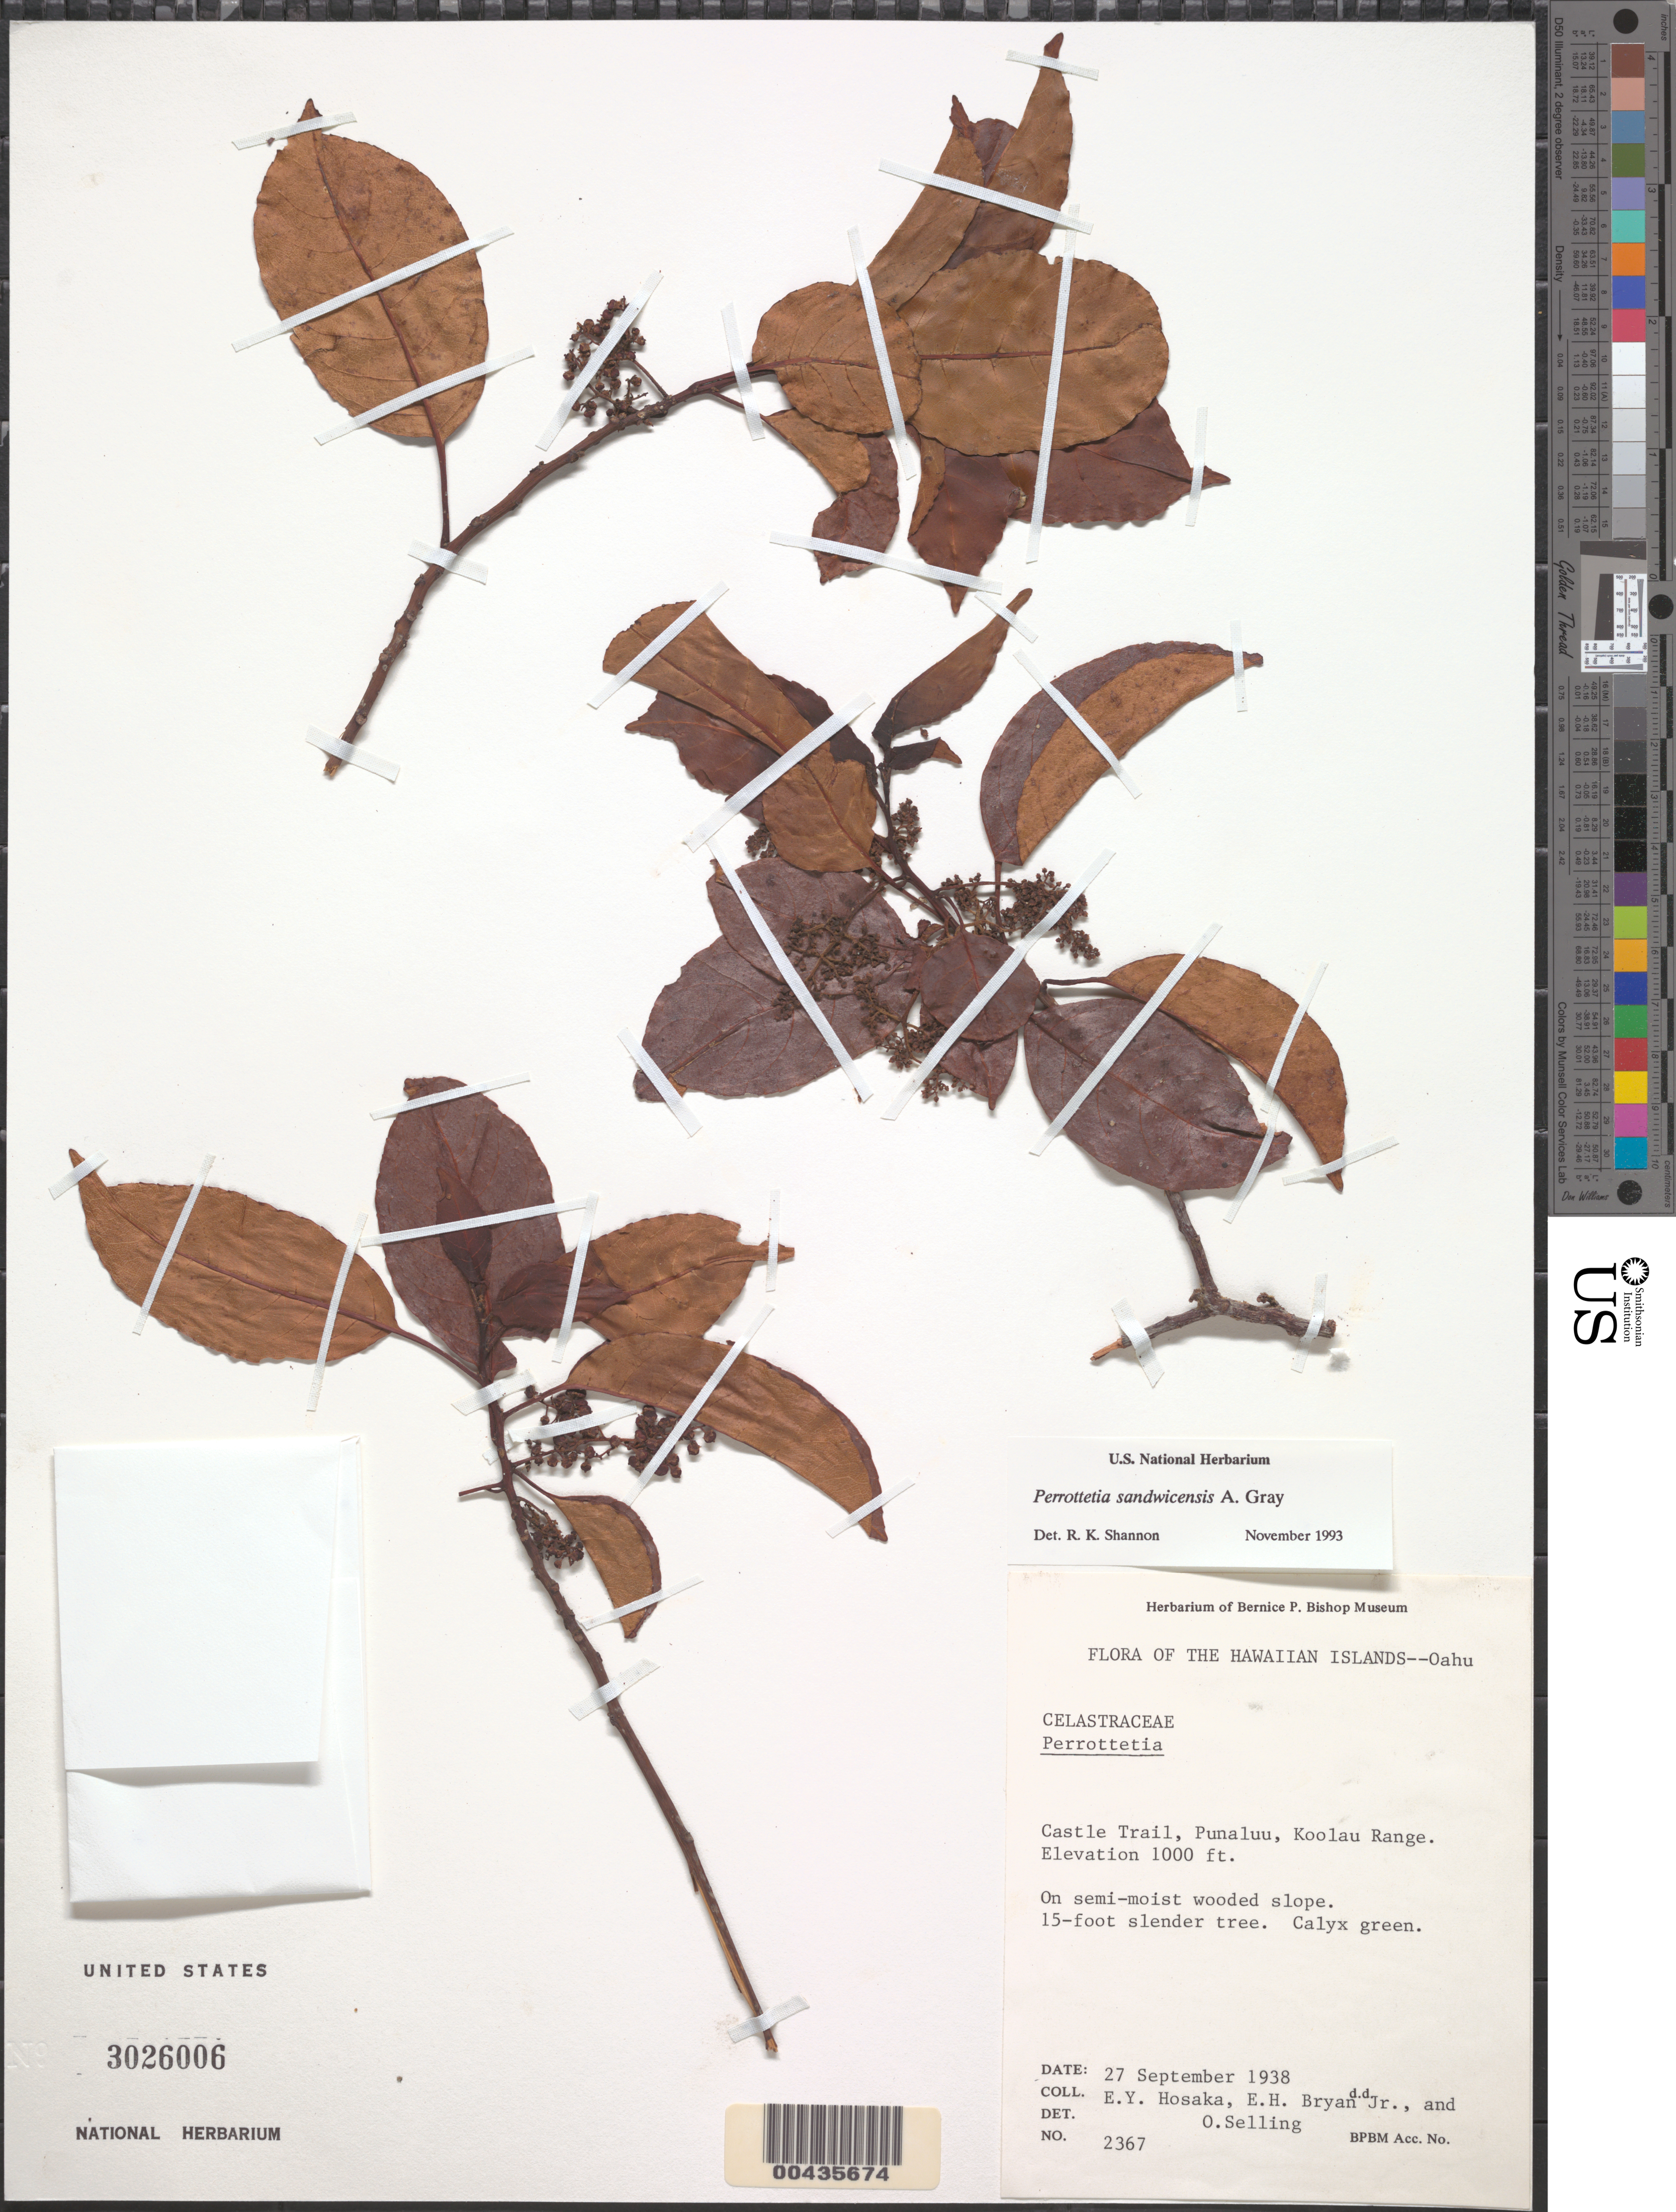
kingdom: Plantae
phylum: Tracheophyta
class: Magnoliopsida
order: Huerteales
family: Dipentodontaceae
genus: Perrottetia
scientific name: Perrottetia sandwicensis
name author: A. Gray in Wilkes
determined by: Shannon, R. K., (UNITED STATES)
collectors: E. Y. Hosaka, E. Bryan Jr. & O. Selling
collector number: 2367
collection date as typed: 27 Sep 1938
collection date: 1938-09-27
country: United States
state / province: Hawaii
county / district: Honolulu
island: Oahu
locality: Castle Trail, Punaluu, Koolau Range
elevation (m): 305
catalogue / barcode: US 3026006